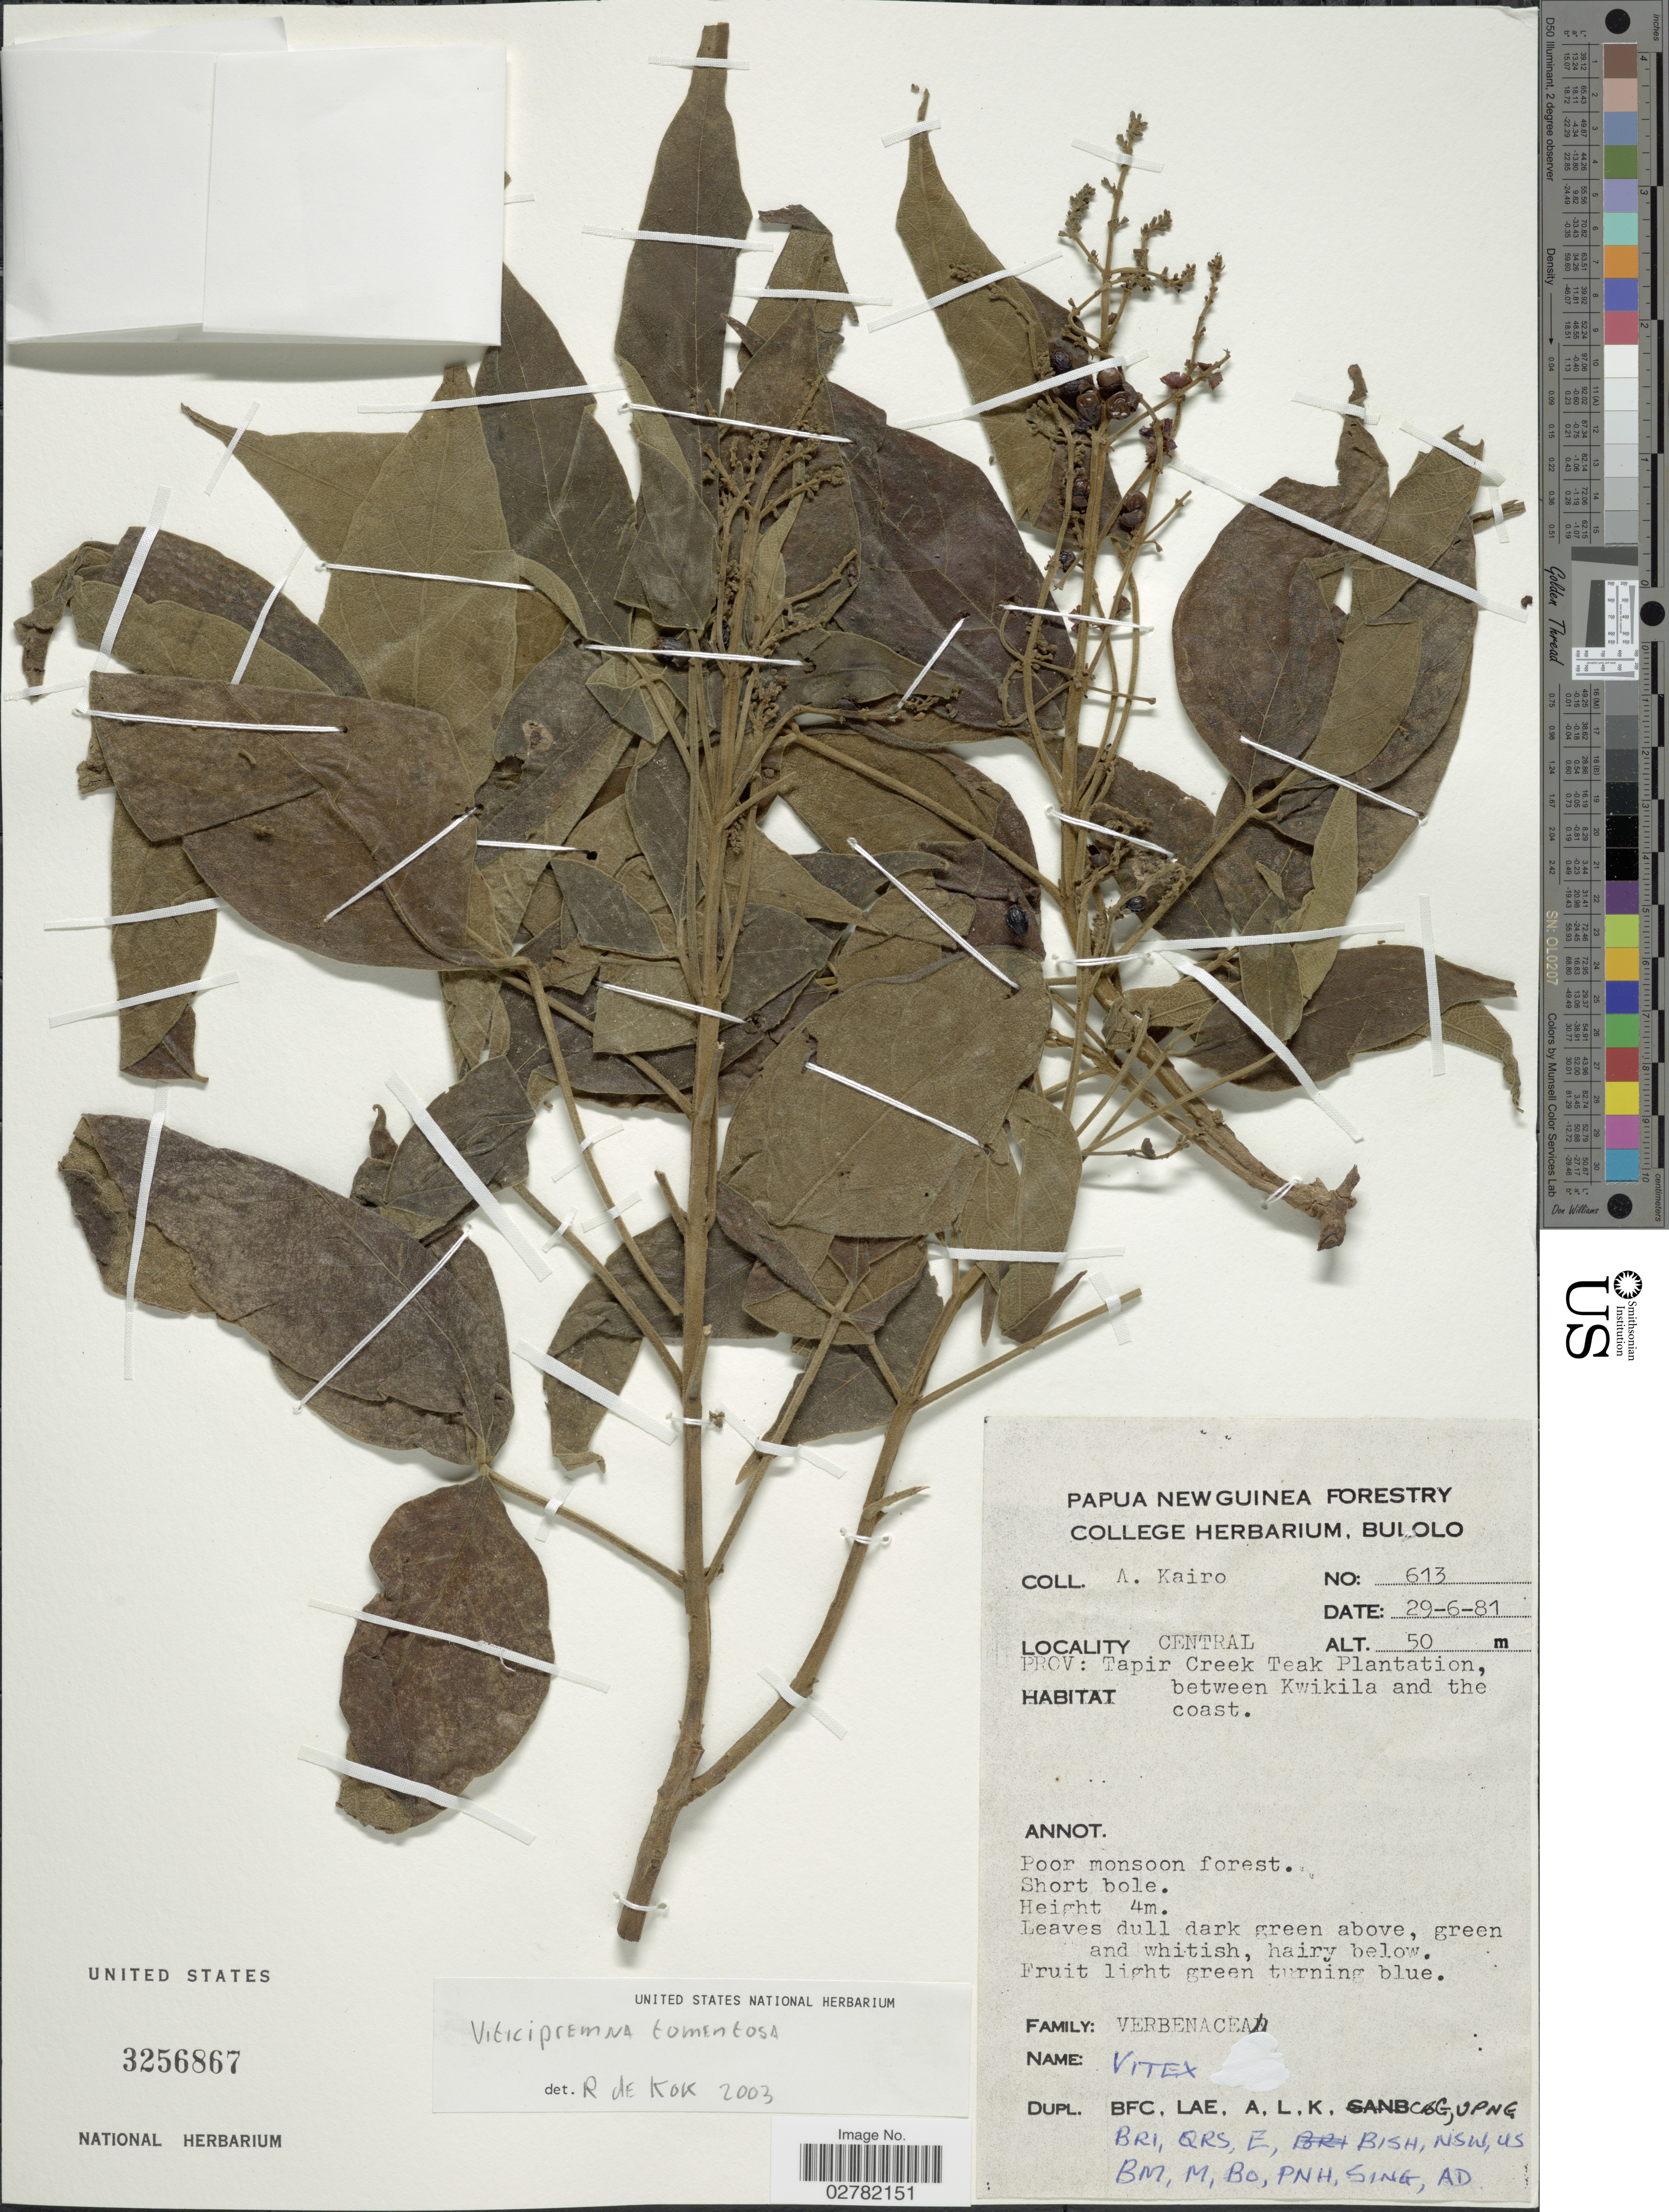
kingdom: Plantae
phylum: Tracheophyta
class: Magnoliopsida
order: Lamiales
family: Lamiaceae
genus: Viticipremna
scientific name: Viticipremna tomentosa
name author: Munir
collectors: A. Kairo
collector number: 613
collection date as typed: Transcribed d/m/y: 29/6/81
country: Papua New Guinea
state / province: Central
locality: Prov: Tapir Creek Teak Plantation, between Kwikila and the coast.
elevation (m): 50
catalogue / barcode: US 3256867